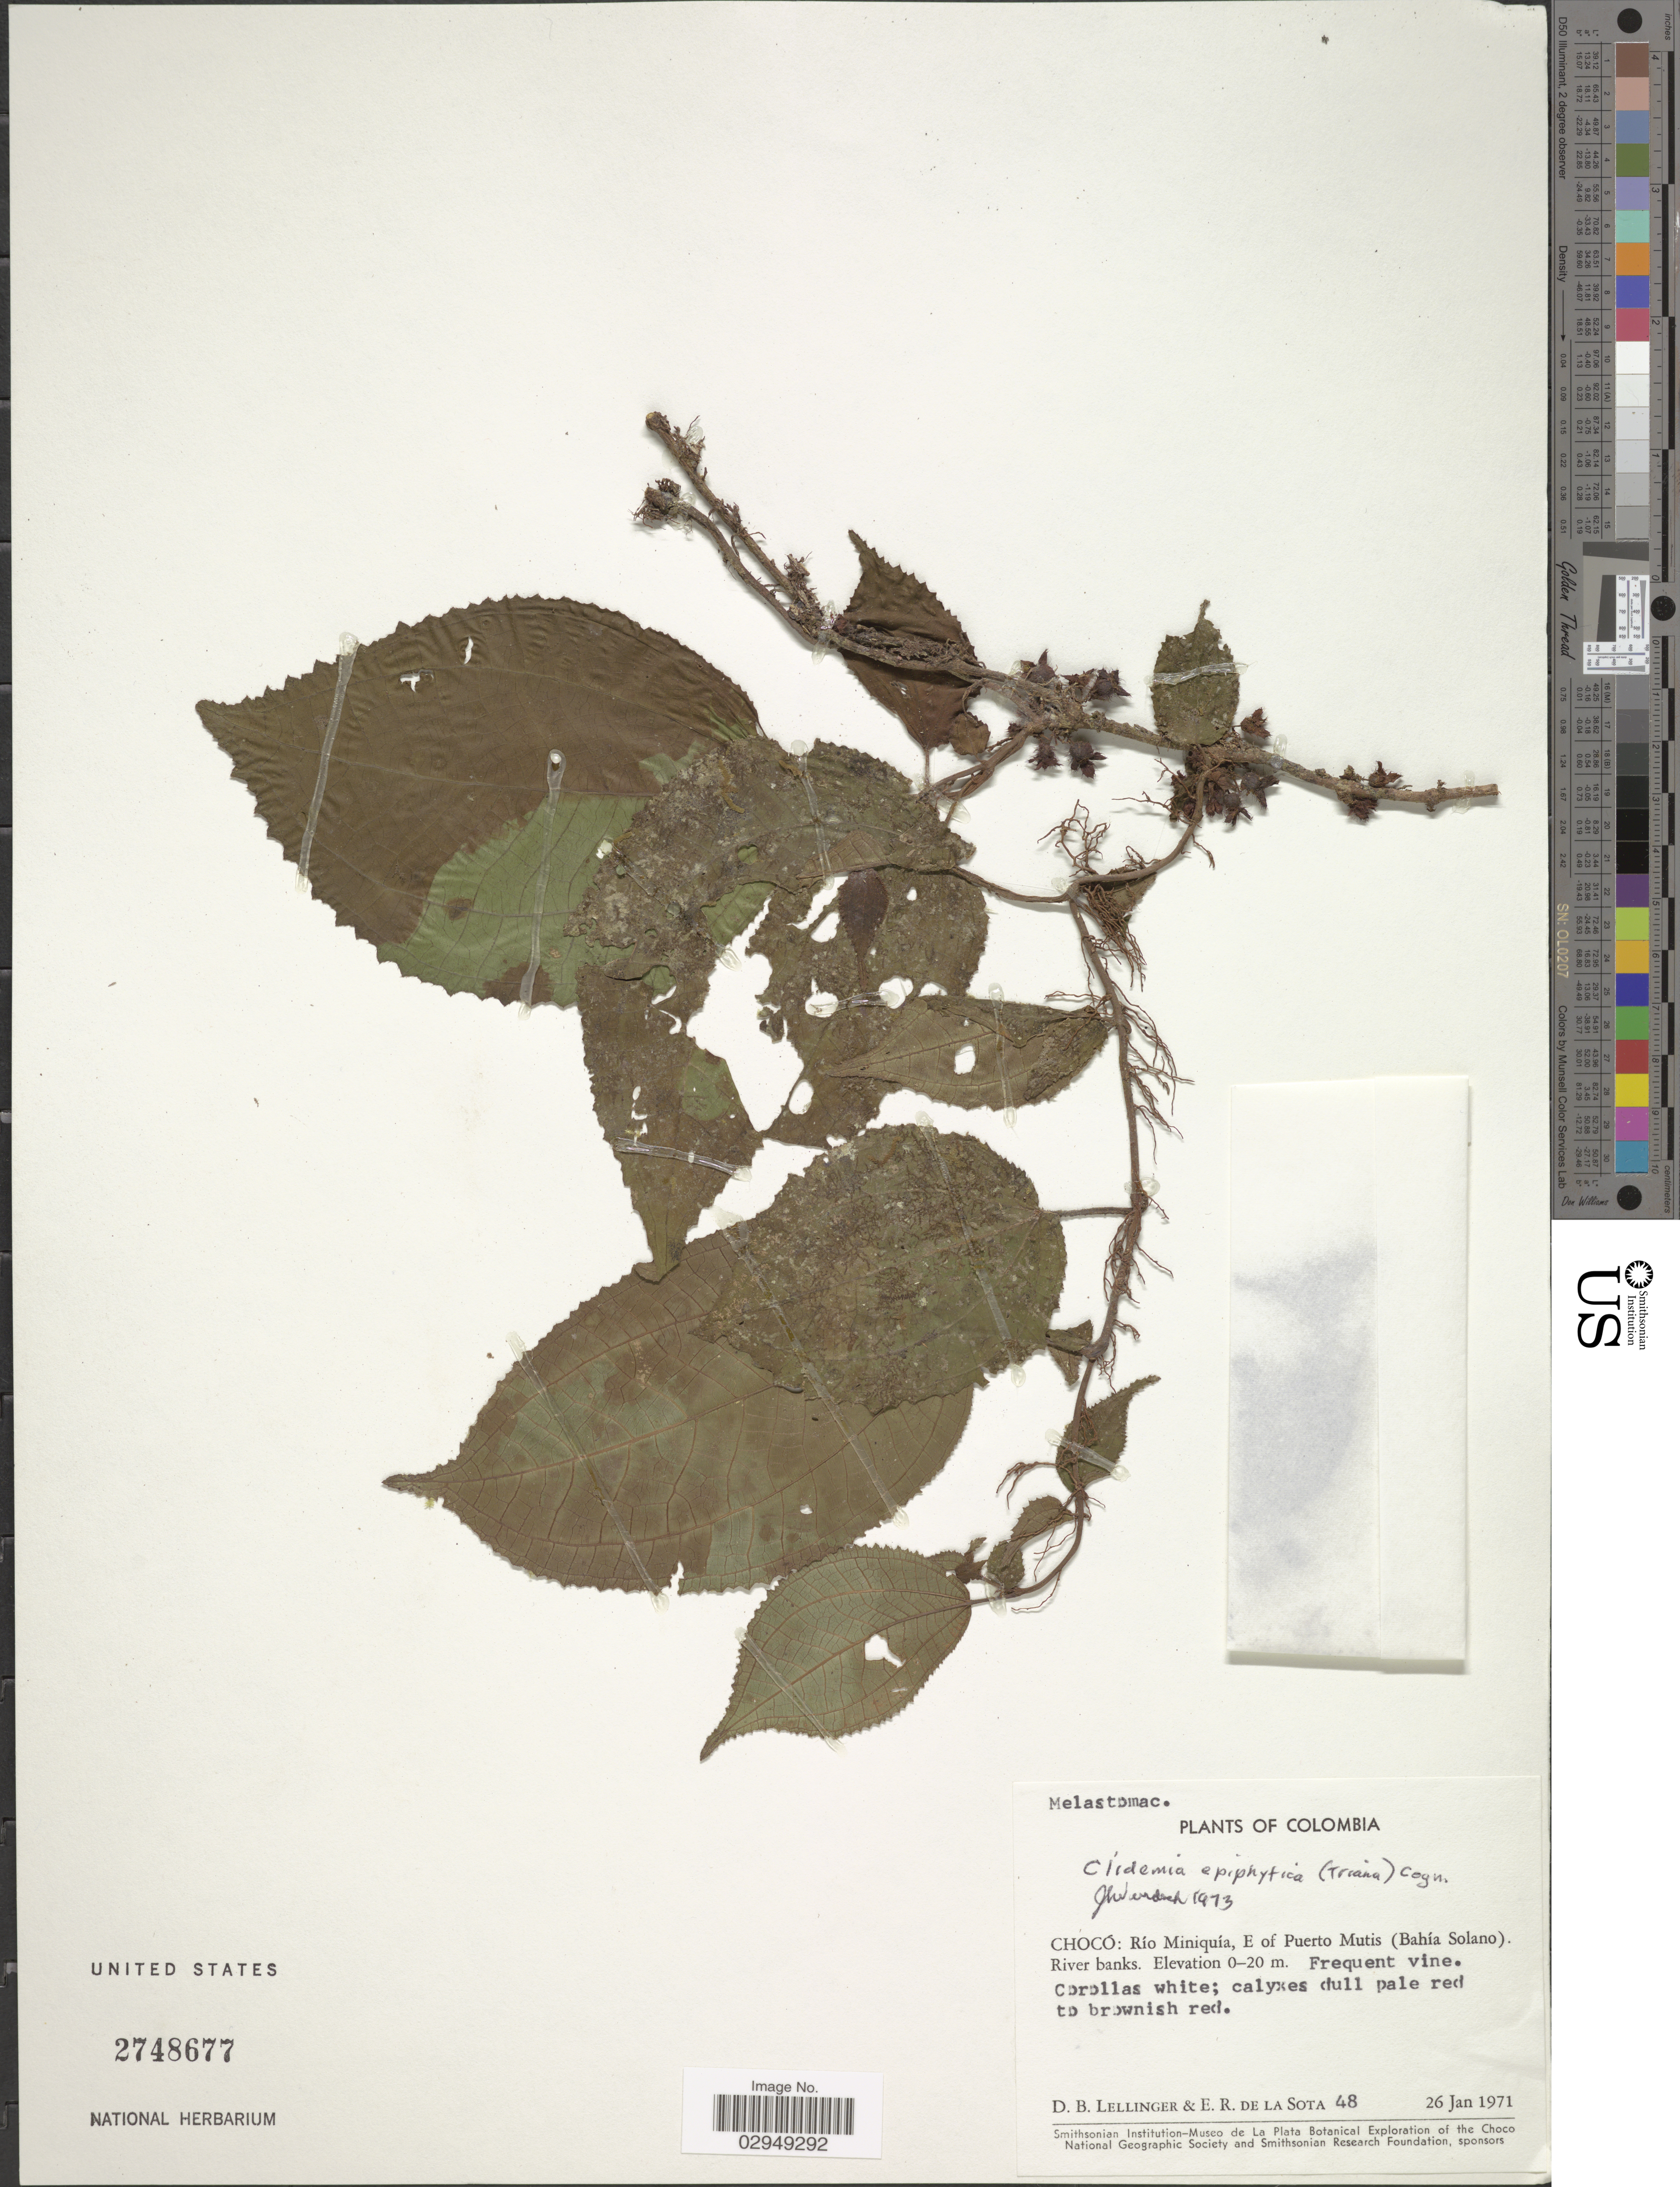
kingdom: Plantae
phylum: Tracheophyta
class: Magnoliopsida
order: Myrtales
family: Melastomataceae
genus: Clidemia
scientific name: Clidemia epiphytica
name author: (Triana) Cogn.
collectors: D. B. Lellinger & E. R. de la Sota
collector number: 48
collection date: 1971-01-26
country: Colombia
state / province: Chocó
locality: Chocó: Río Miniquía, E of Puerto Mutis (Bahía Solano). River banks.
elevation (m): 0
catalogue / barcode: US 2748677